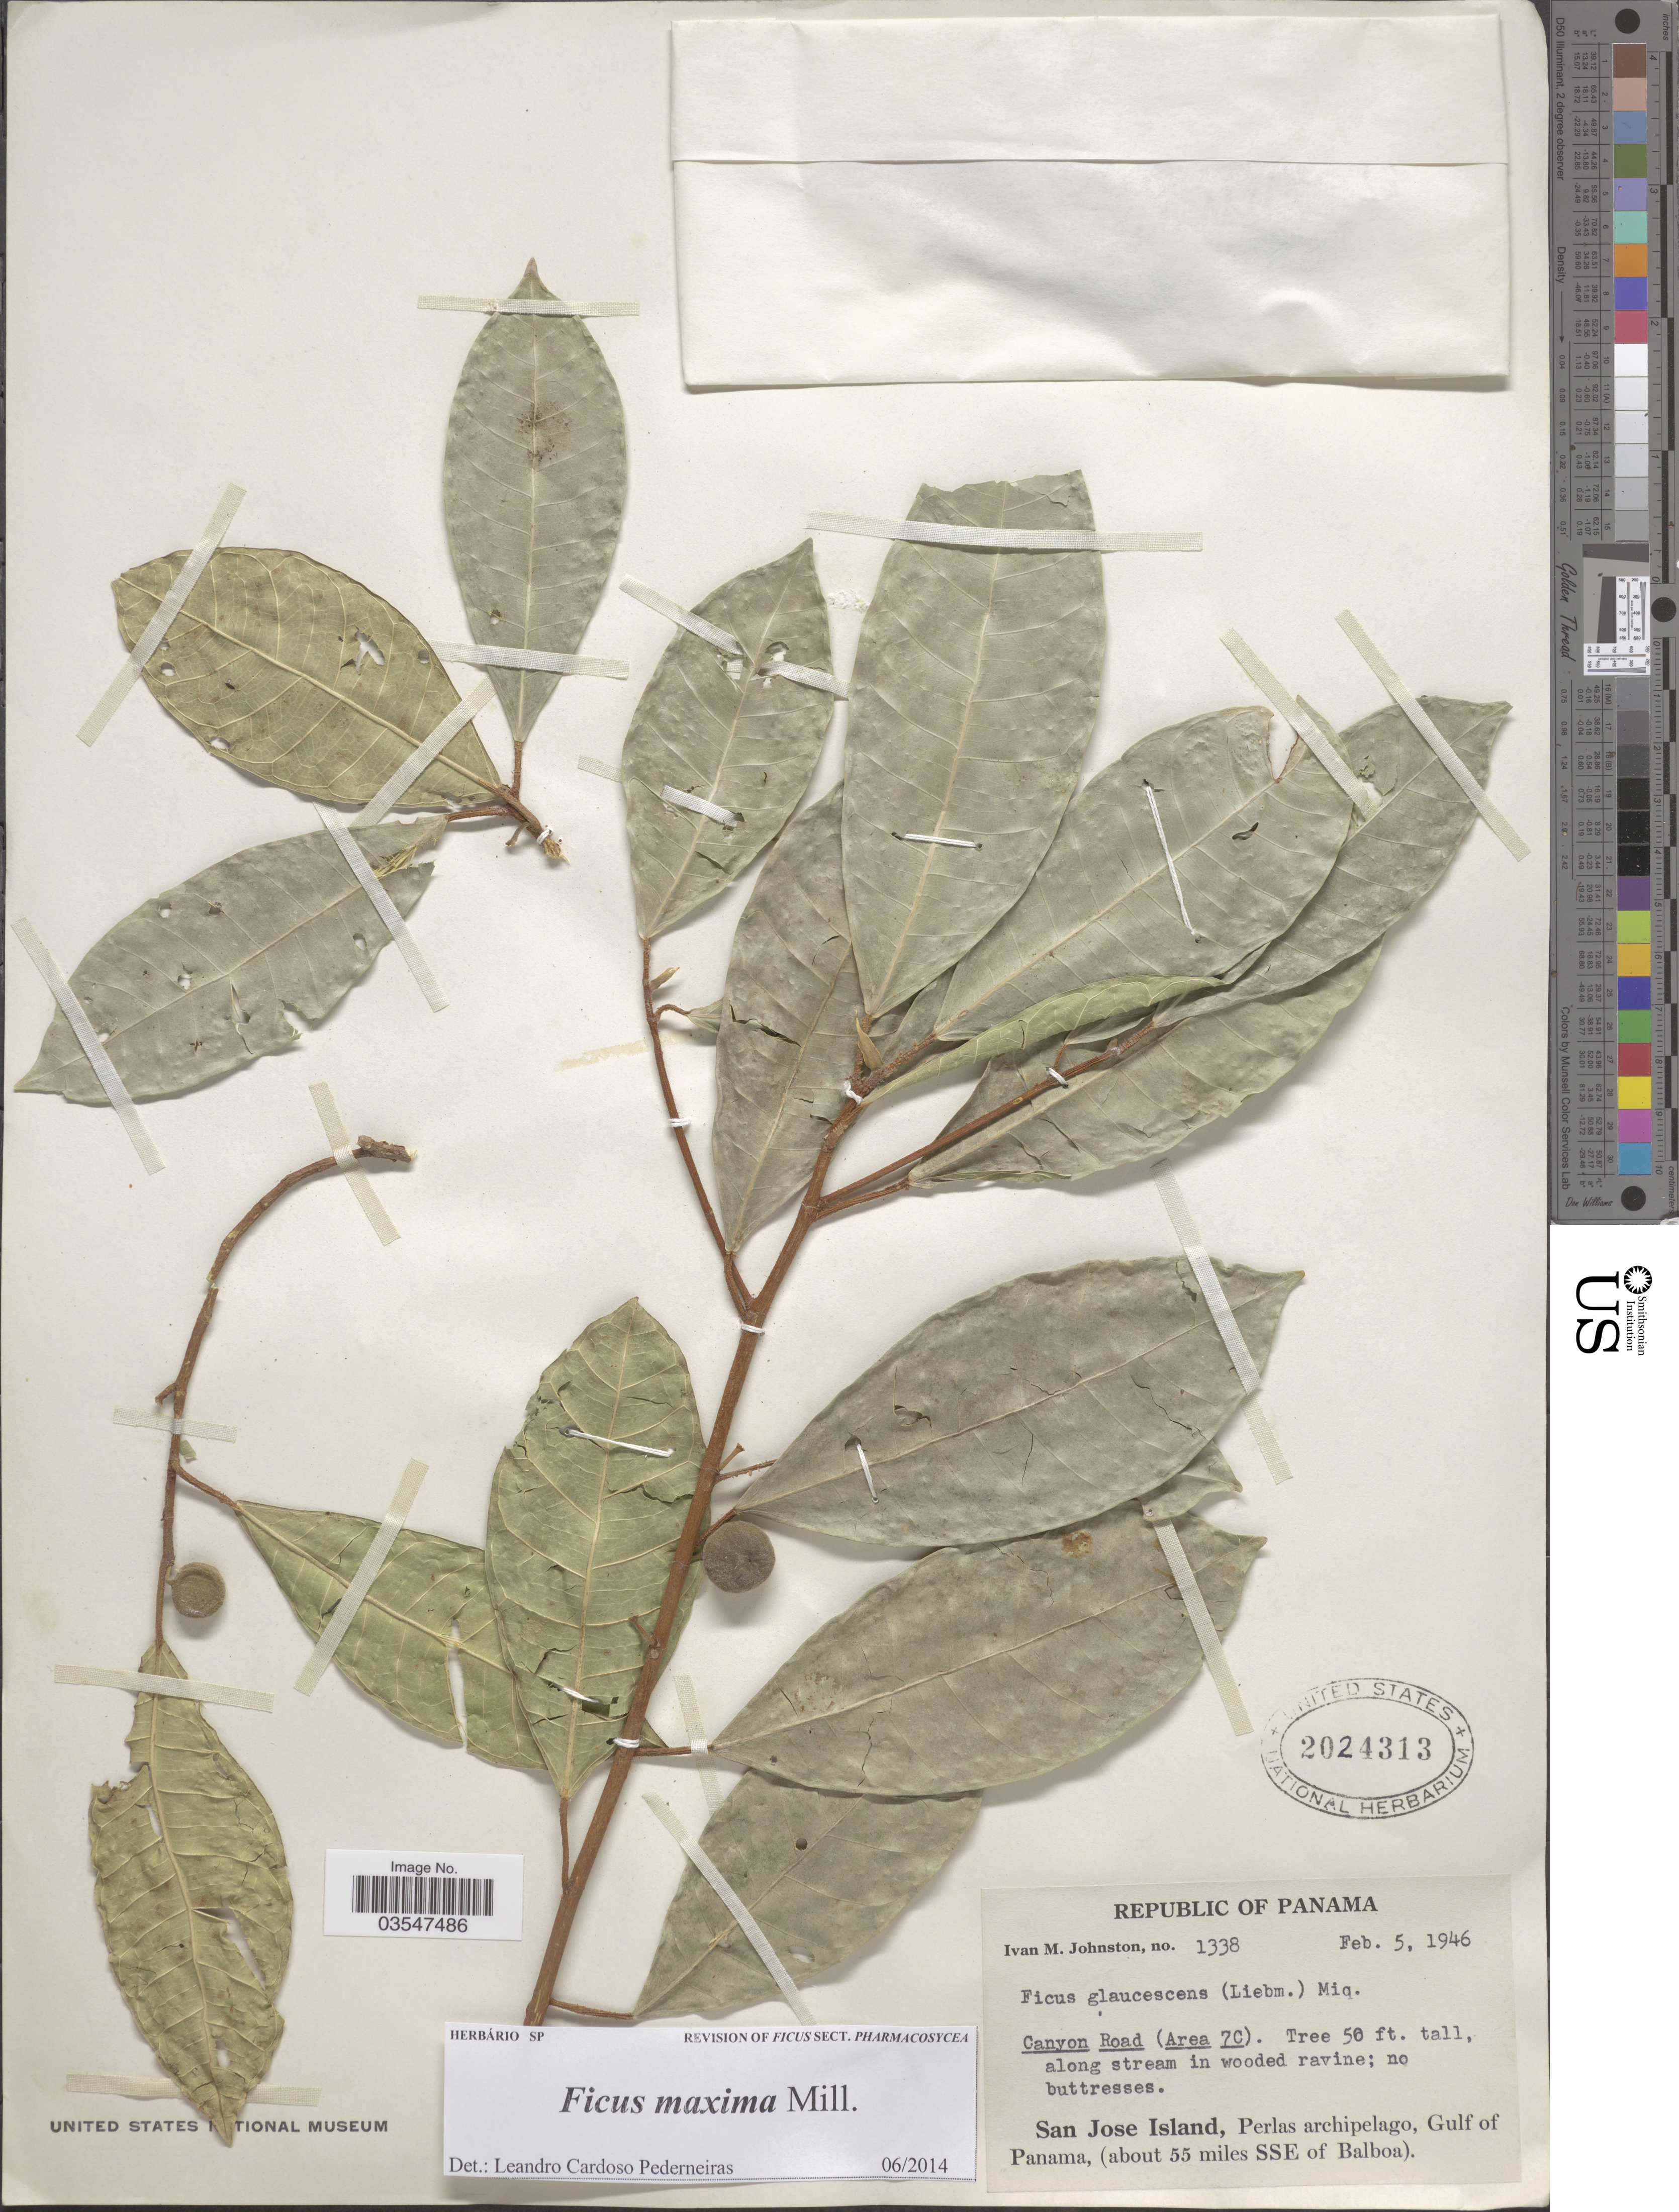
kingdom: Plantae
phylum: Tracheophyta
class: Magnoliopsida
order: Rosales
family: Moraceae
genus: Ficus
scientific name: Ficus maxima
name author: Mill.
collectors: I.M. Johnston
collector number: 1338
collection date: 1946-02-05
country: Panama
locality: Canyon Road (Area 7C). San Jose Island, Perlas archipelago, Gulf of Panama, (about 55 miles SSE of Balboa).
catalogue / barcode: US 2024313